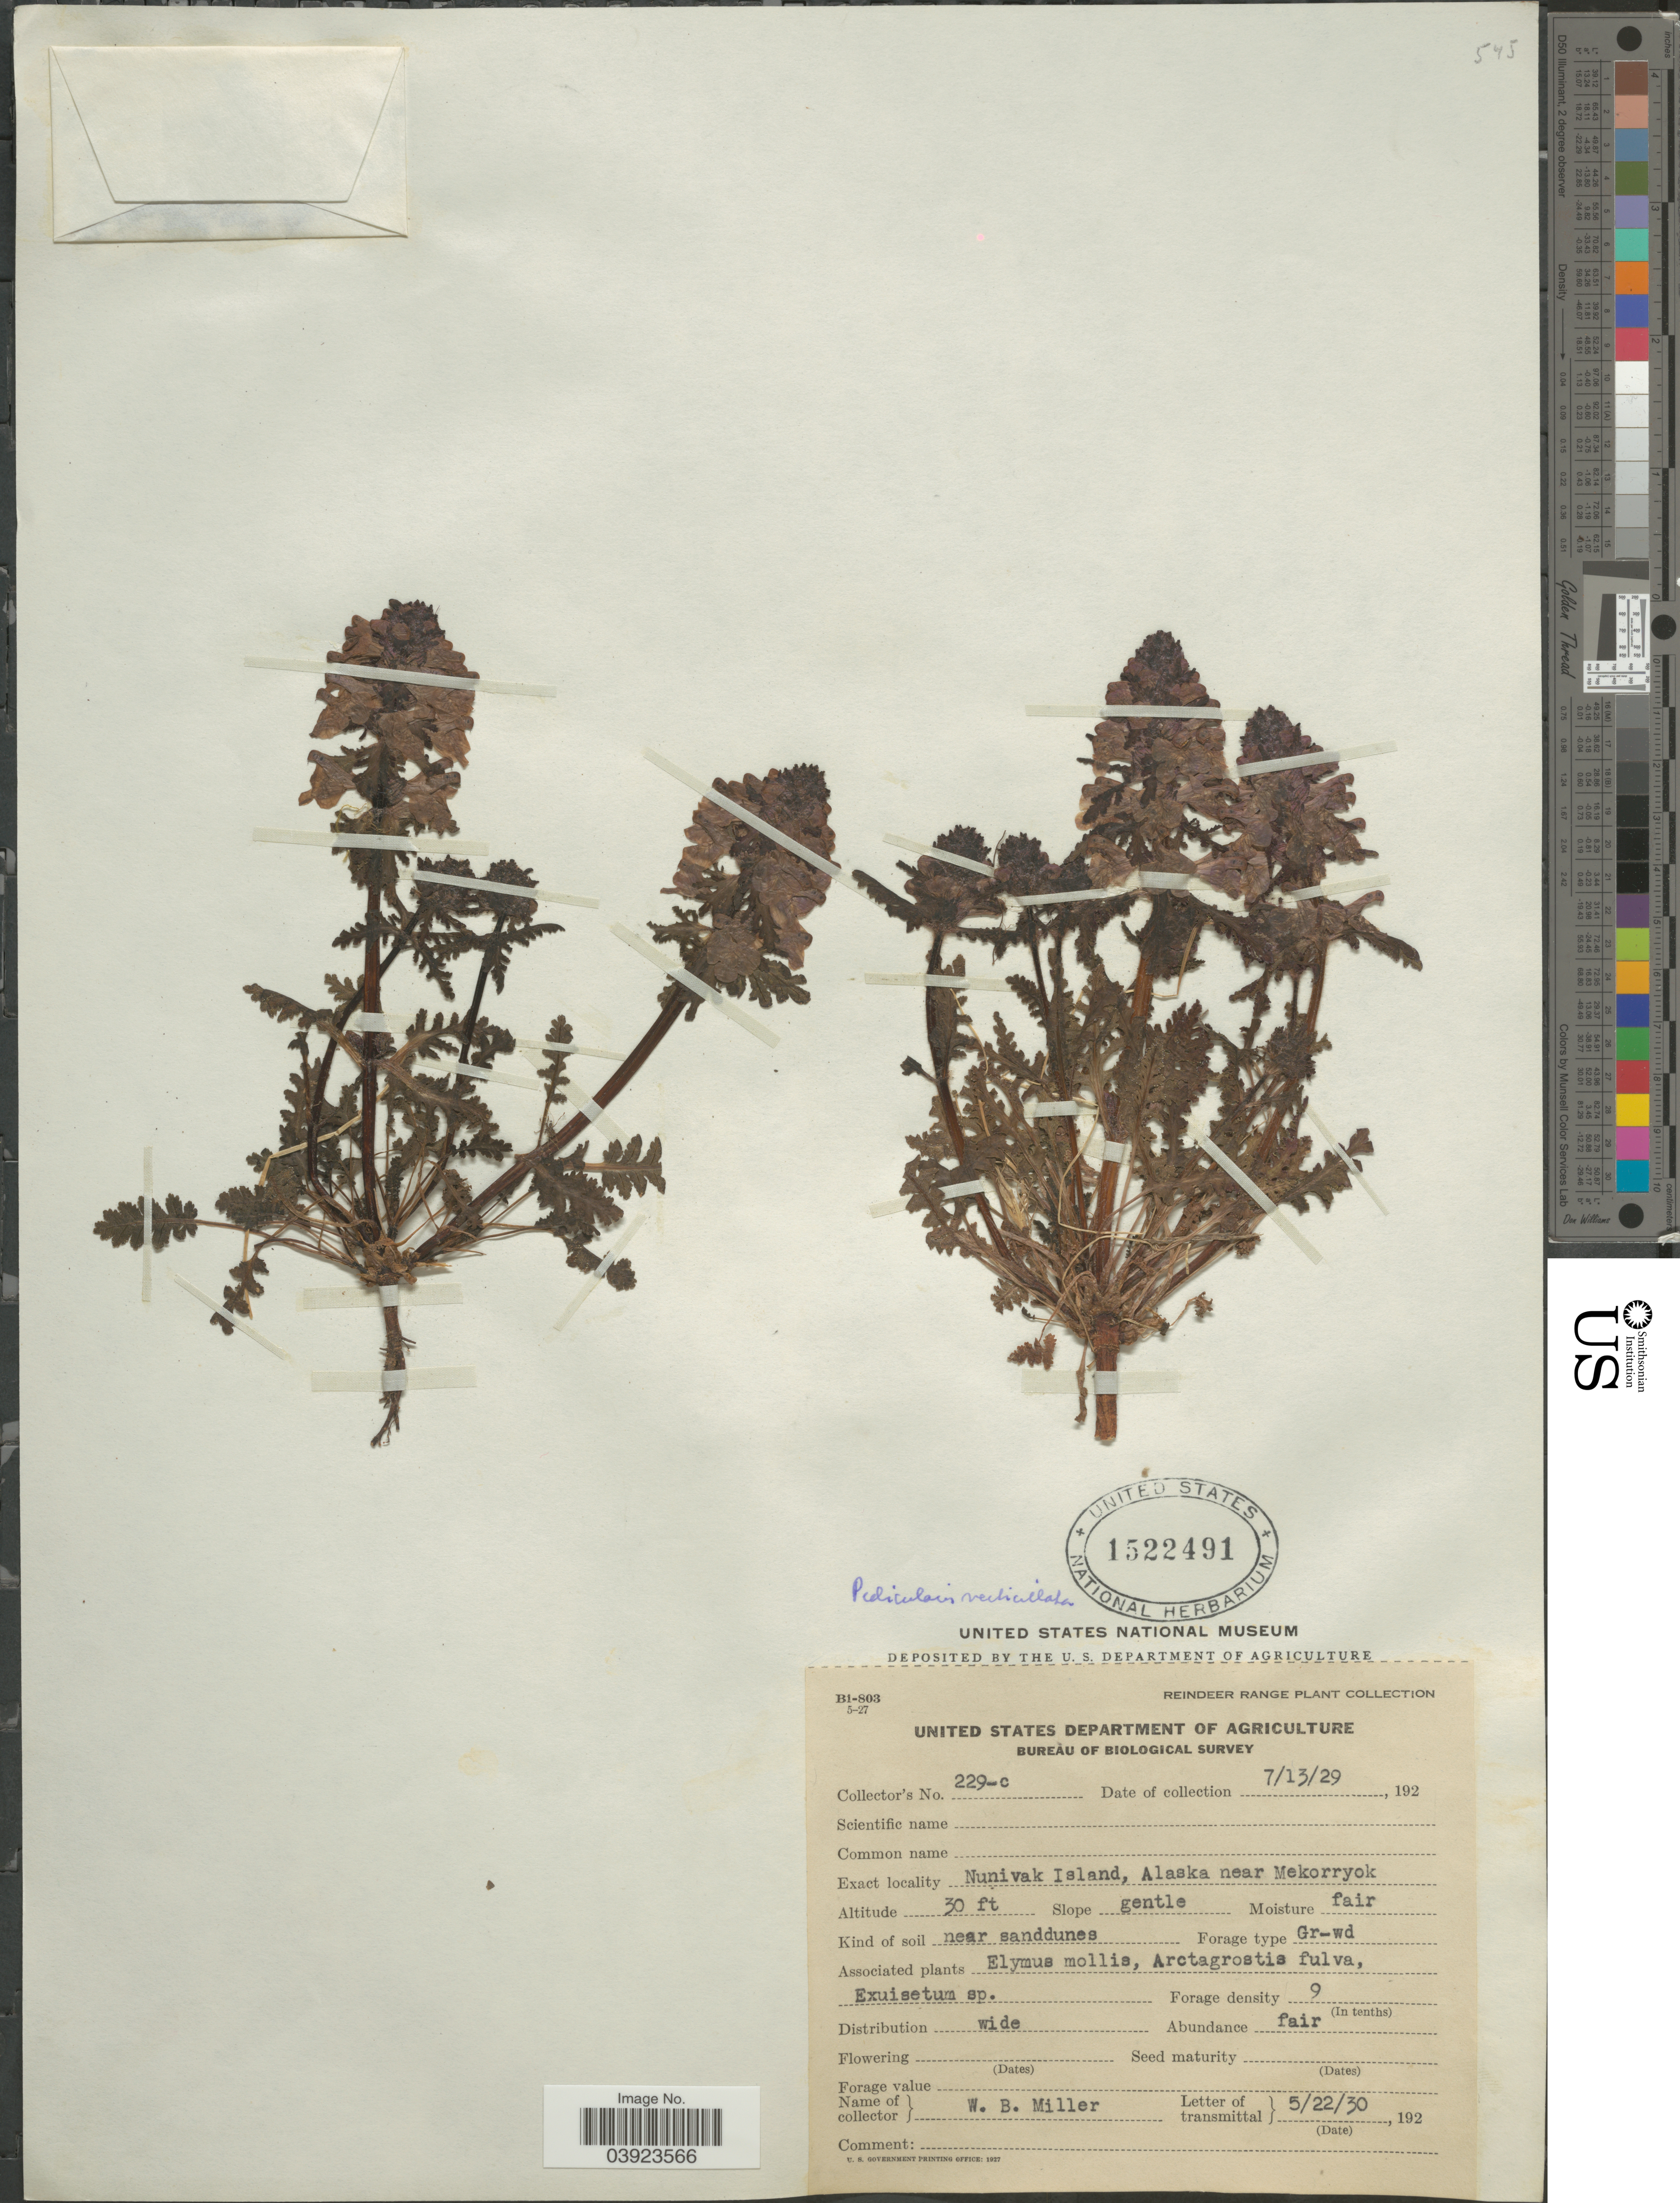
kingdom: Plantae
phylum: Tracheophyta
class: Magnoliopsida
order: Lamiales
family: Orobanchaceae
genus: Pedicularis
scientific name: Pedicularis verticillata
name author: L.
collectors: W. Miller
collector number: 229-c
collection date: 1929-07-13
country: United States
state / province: Alaska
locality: Nunivak Island, near Mekorryok.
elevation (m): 9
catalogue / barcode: US 1522491